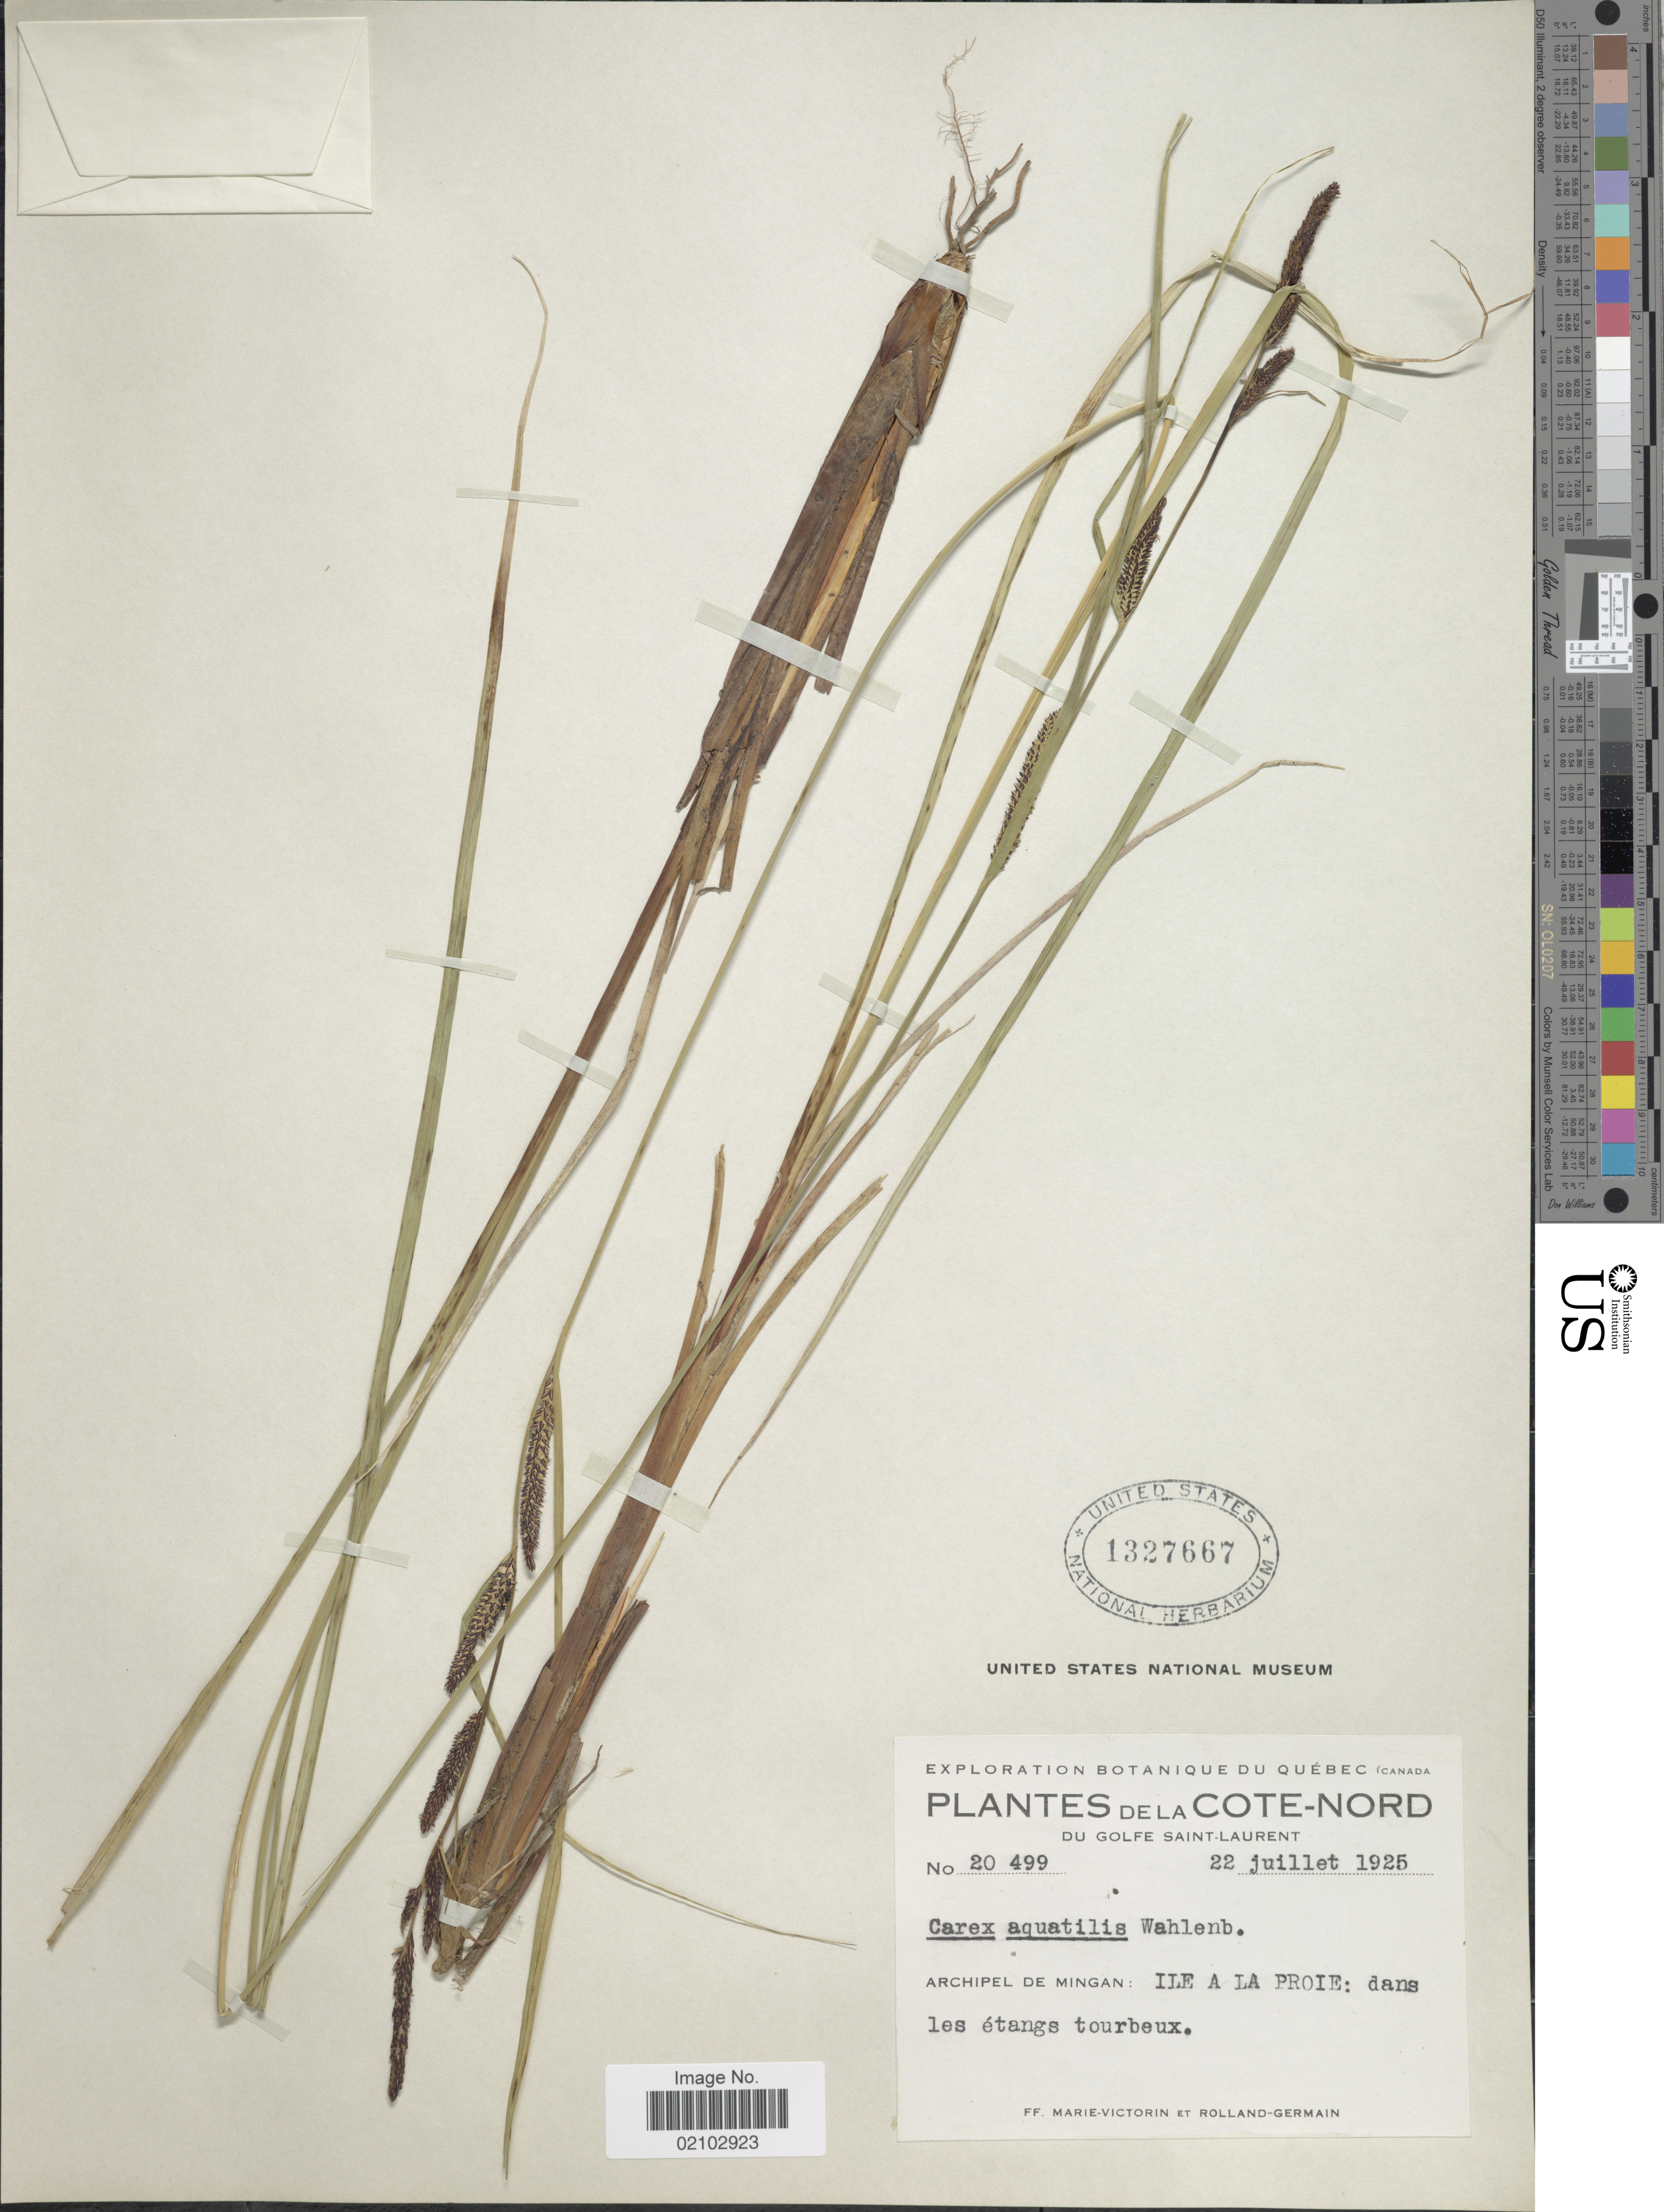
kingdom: Plantae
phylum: Tracheophyta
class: Liliopsida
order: Poales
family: Cyperaceae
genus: Carex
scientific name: Carex aquatilis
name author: Wahlenb.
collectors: F. Marie-Victorin & Rolland-Germain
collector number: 20499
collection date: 1925-07-22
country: Canada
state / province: Quebec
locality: De la Cote-Nord, Du Golfe Daint-Laurent, Archipel de Mingan: Ile a La Proie: dans les etangs tourbeux.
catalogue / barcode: US 1327667